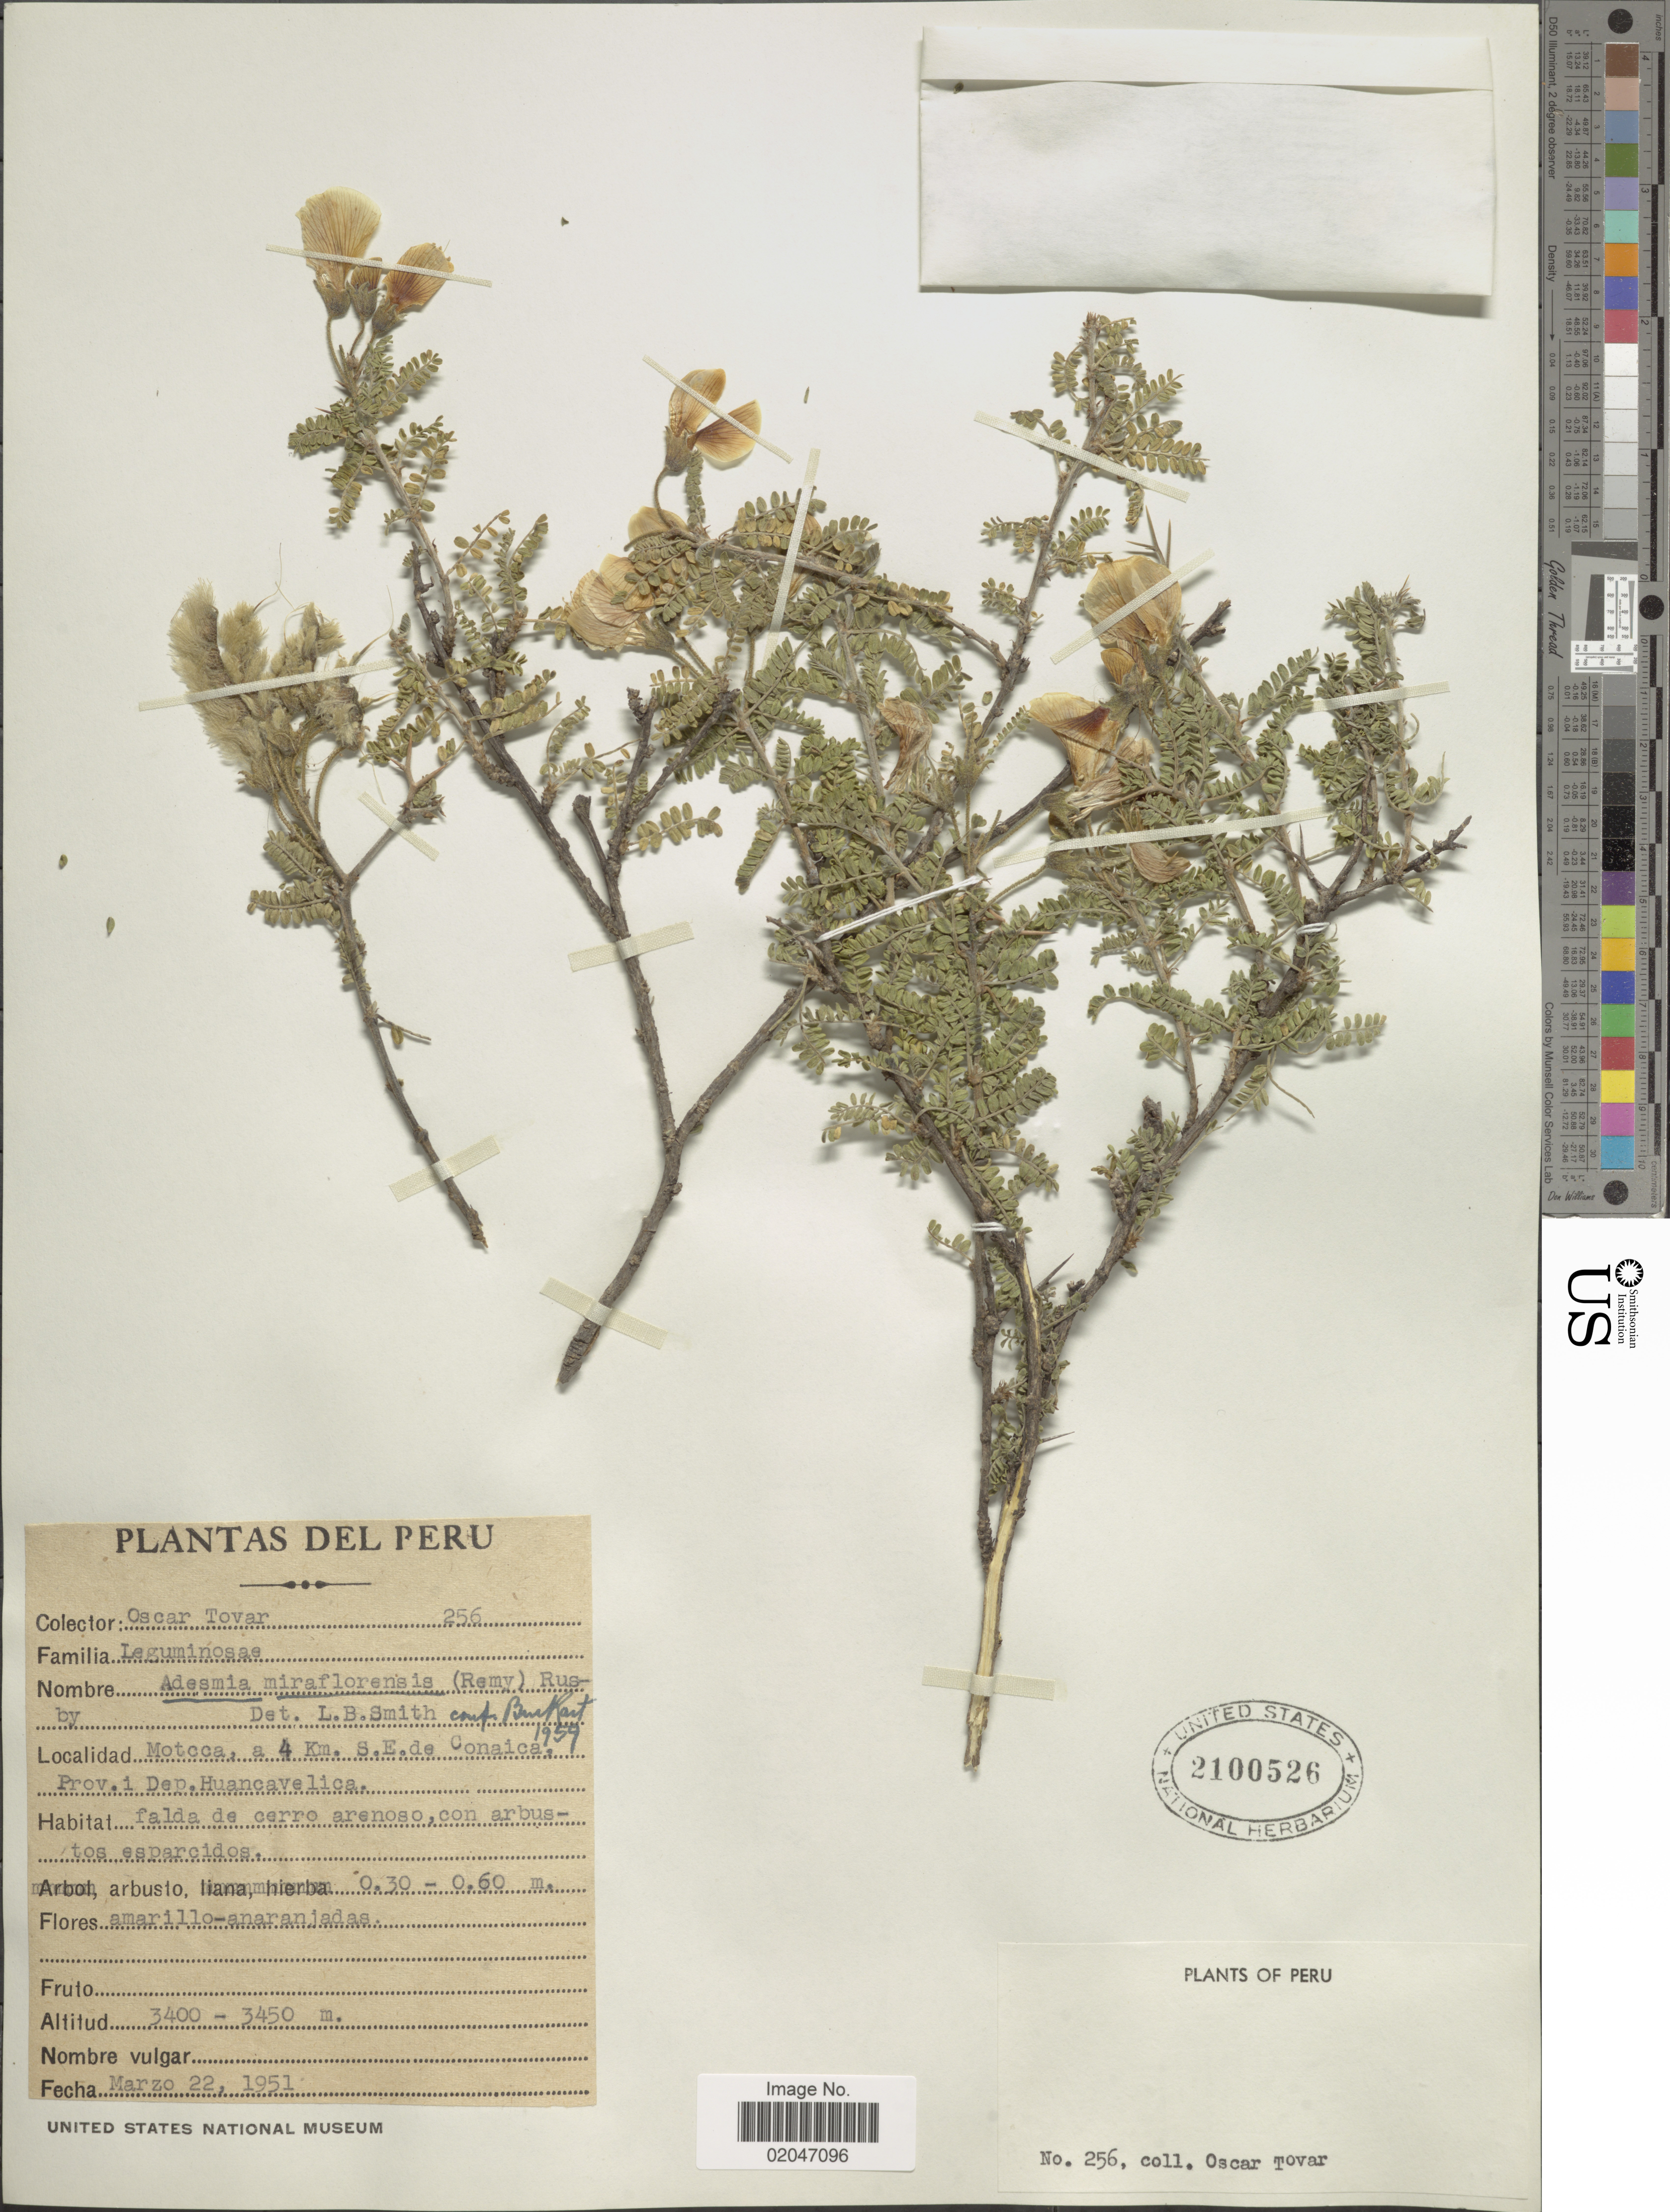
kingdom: Plantae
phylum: Tracheophyta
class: Magnoliopsida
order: Fabales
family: Fabaceae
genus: Adesmia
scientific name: Adesmia miraflorensis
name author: Remy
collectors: Ó. Tovar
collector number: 256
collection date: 1951-03-22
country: Peru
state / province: Huancavelica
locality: Motcca, a 4 Km. S.E. de Conaica.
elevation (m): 3400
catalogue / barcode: US 2100526